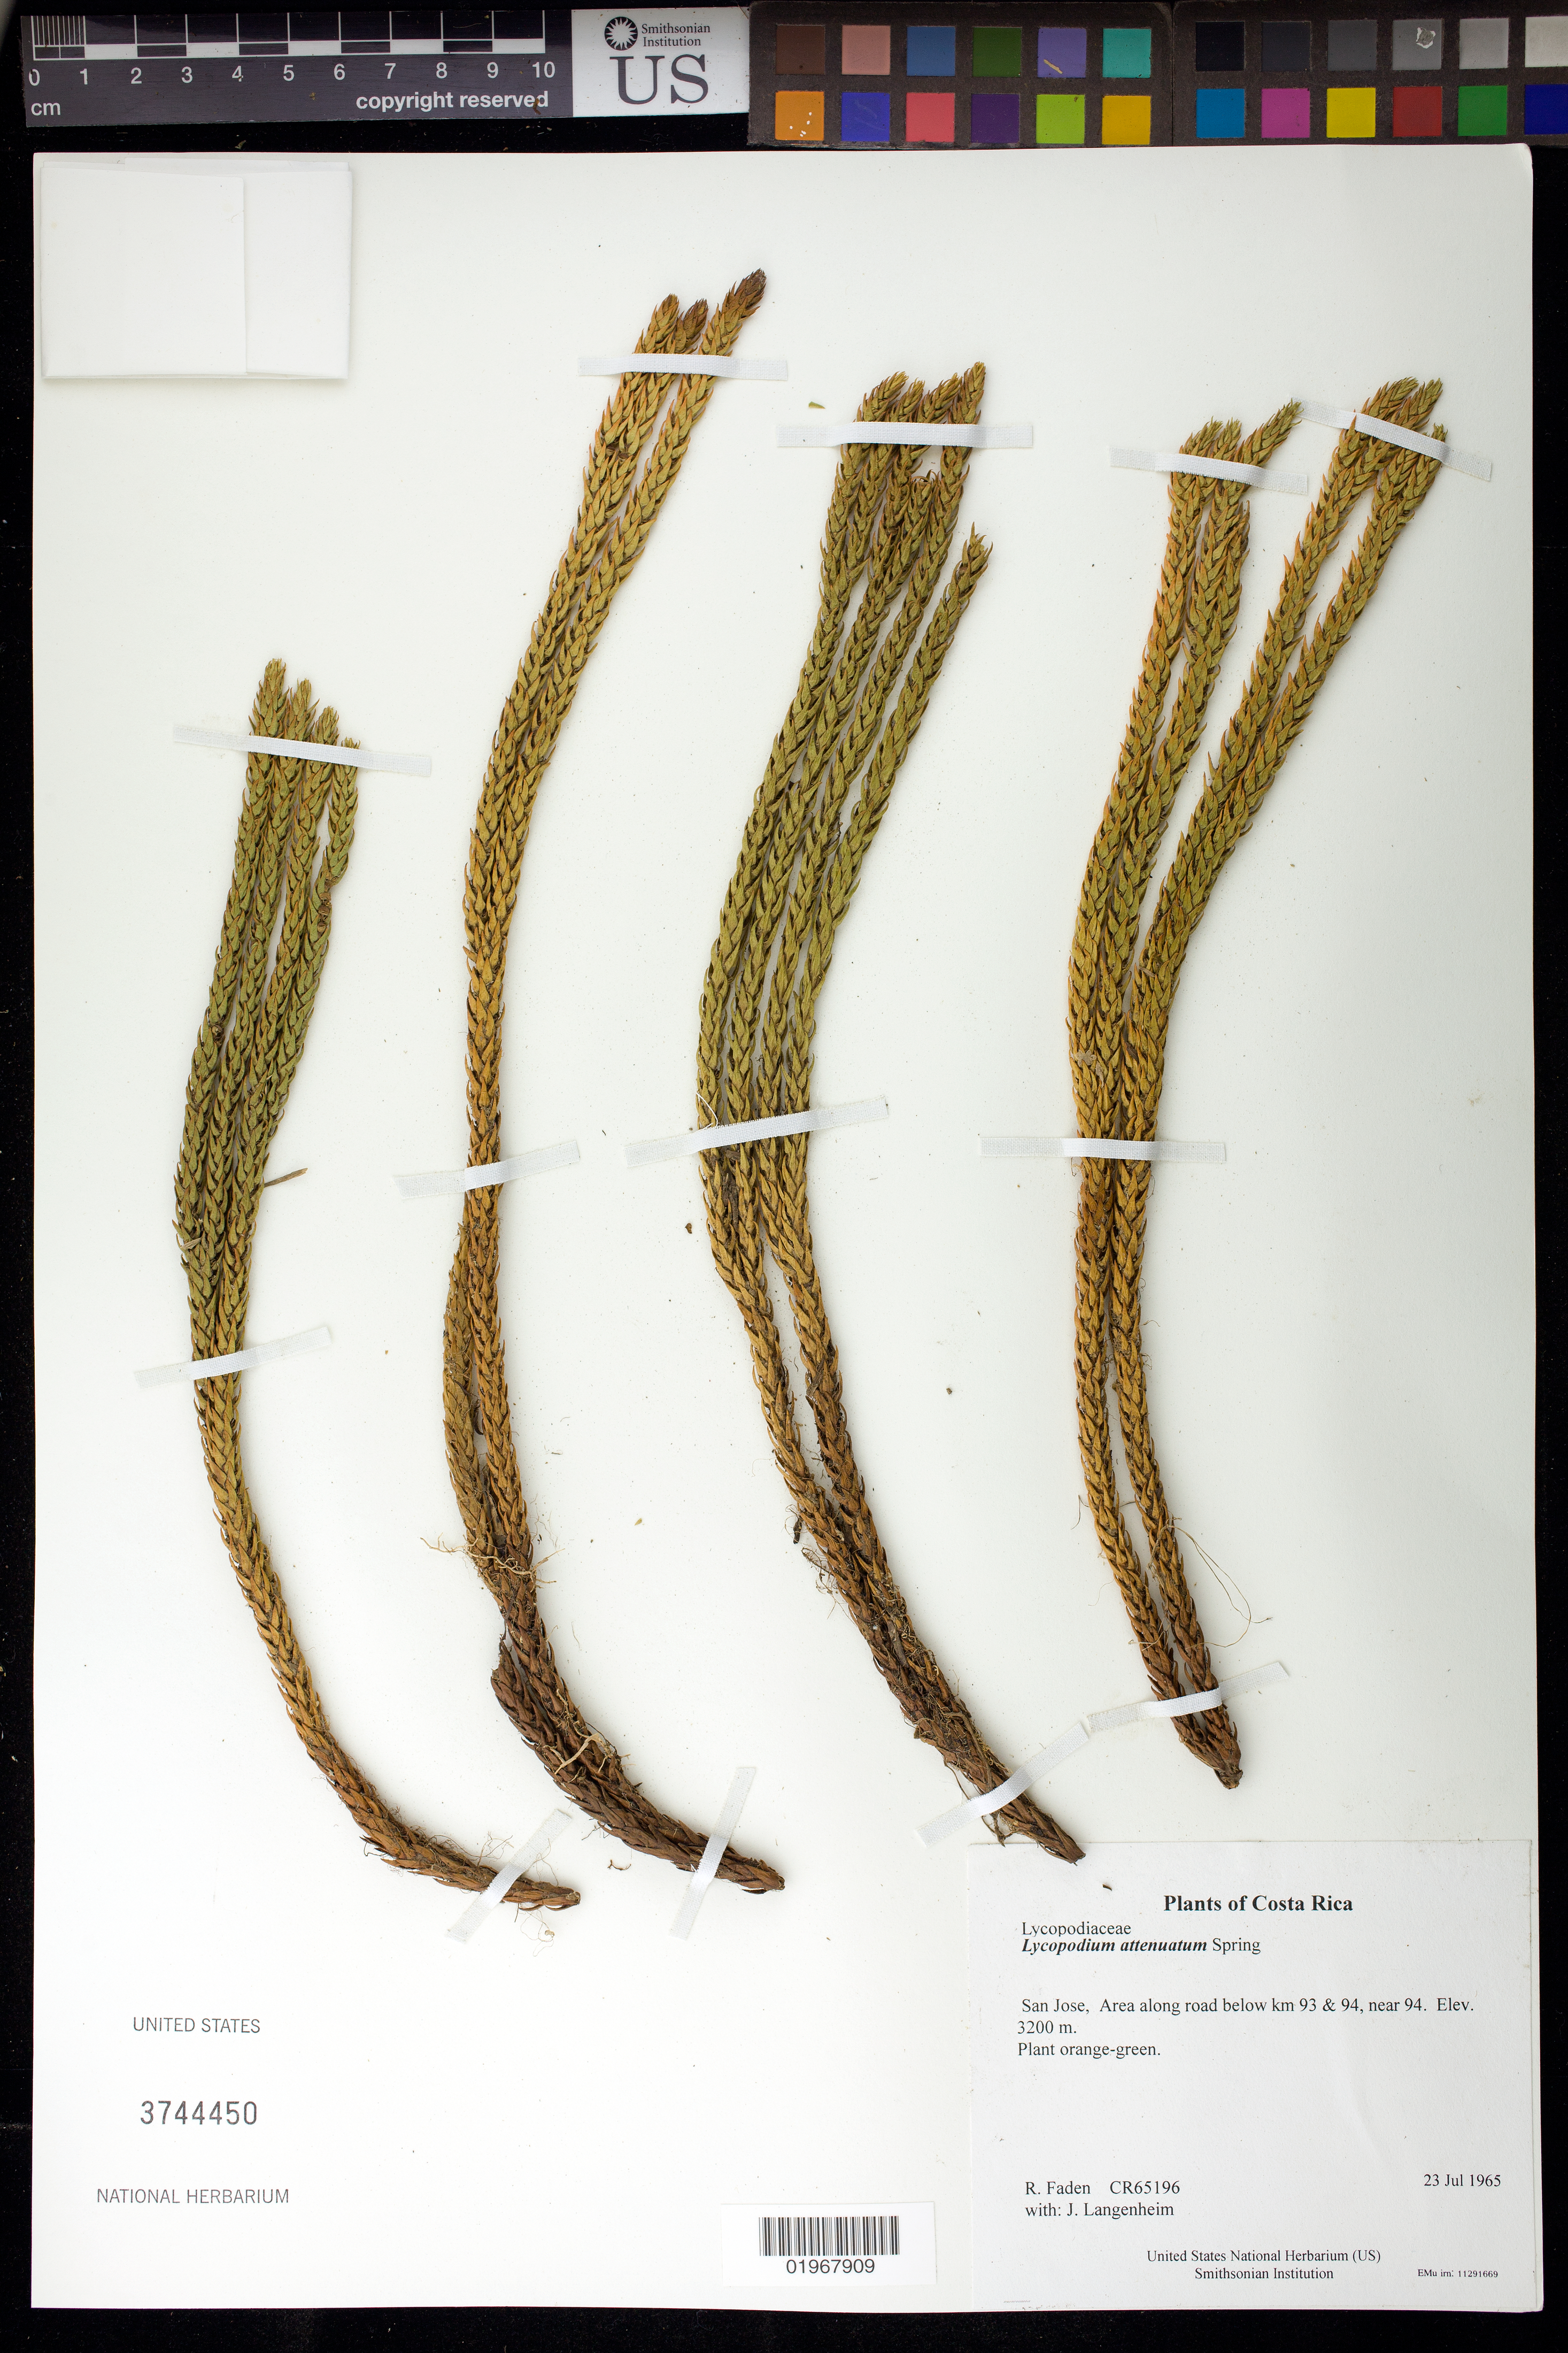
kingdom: Plantae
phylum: Tracheophyta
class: Lycopodiopsida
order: Lycopodiales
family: Lycopodiaceae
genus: Phlegmariurus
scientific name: Phlegmariurus attenuatus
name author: (Spring) B. Øllg.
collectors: R. B. Faden & J. Langenheim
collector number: CR65196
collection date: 1965-07-23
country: Costa Rica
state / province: San Jose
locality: Area along road below km 93 & 94, near 94.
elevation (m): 3200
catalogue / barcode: US 3744450